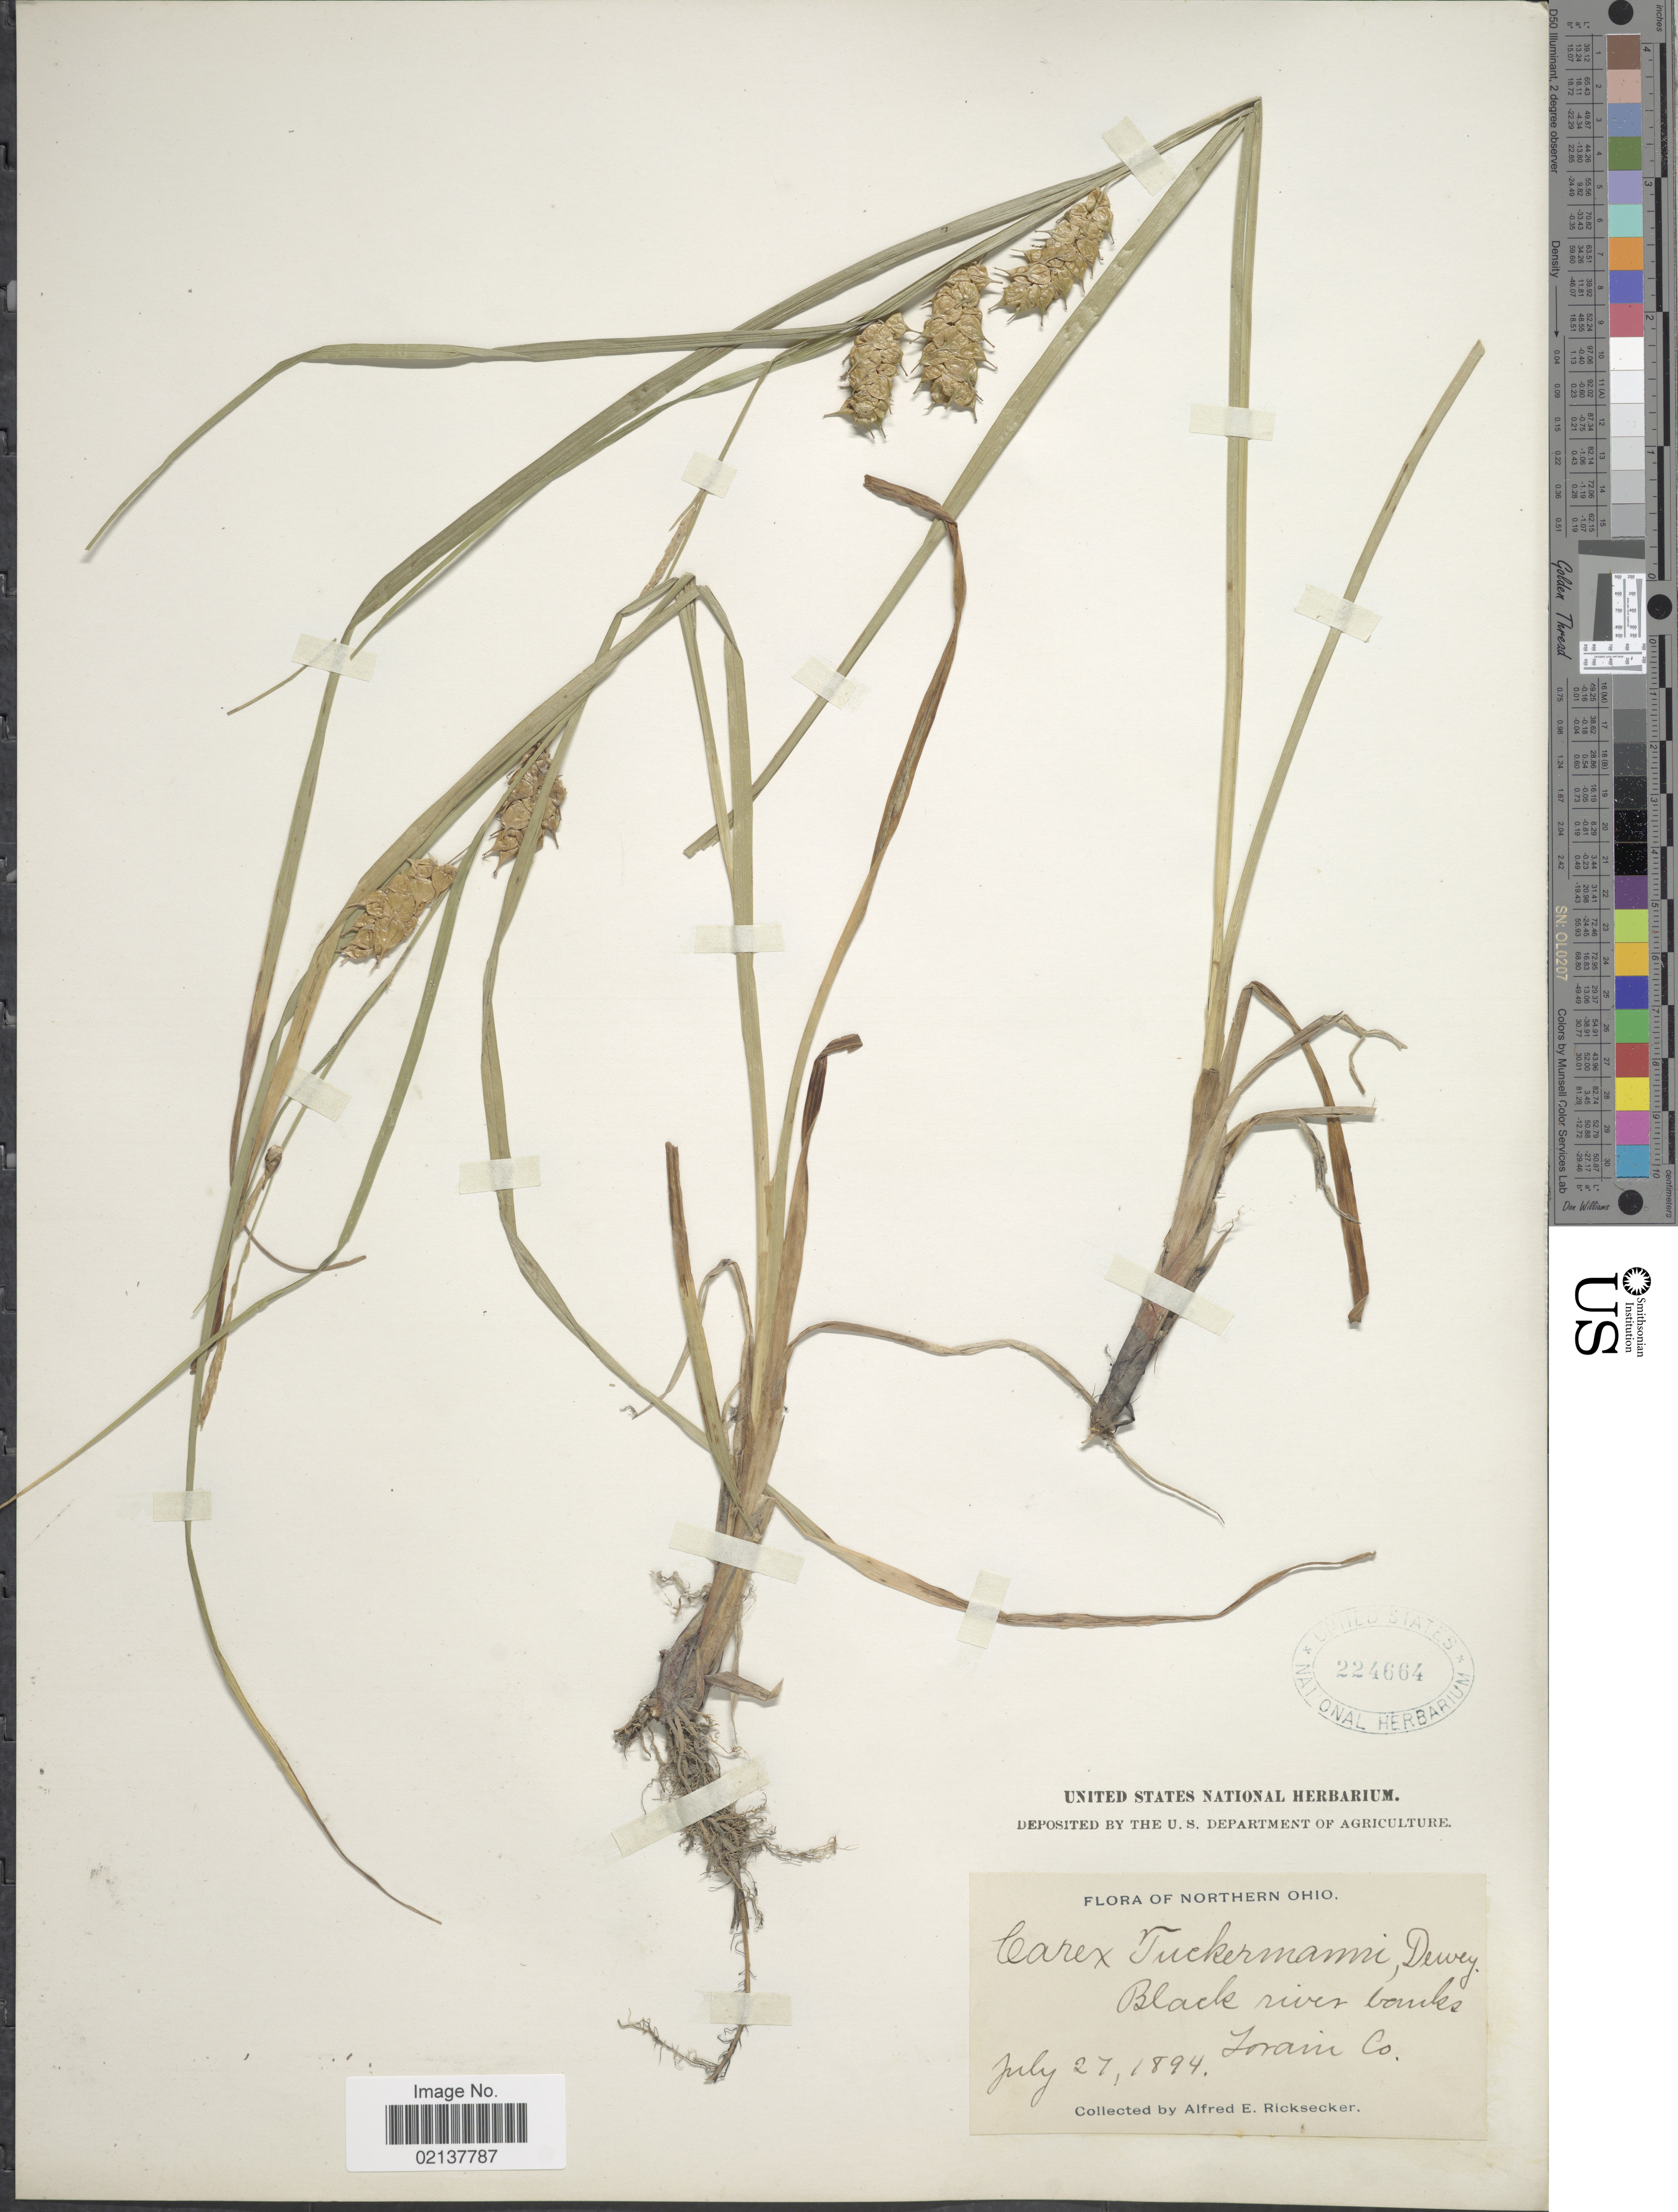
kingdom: Plantae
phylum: Tracheophyta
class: Liliopsida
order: Poales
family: Cyperaceae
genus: Carex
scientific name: Carex tuckermanii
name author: Boott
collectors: A. E. Ricksecker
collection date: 1894-07-27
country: United States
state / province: Ohio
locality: Northern Ohio, Black river banks, Lorain Co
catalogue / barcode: US 224664